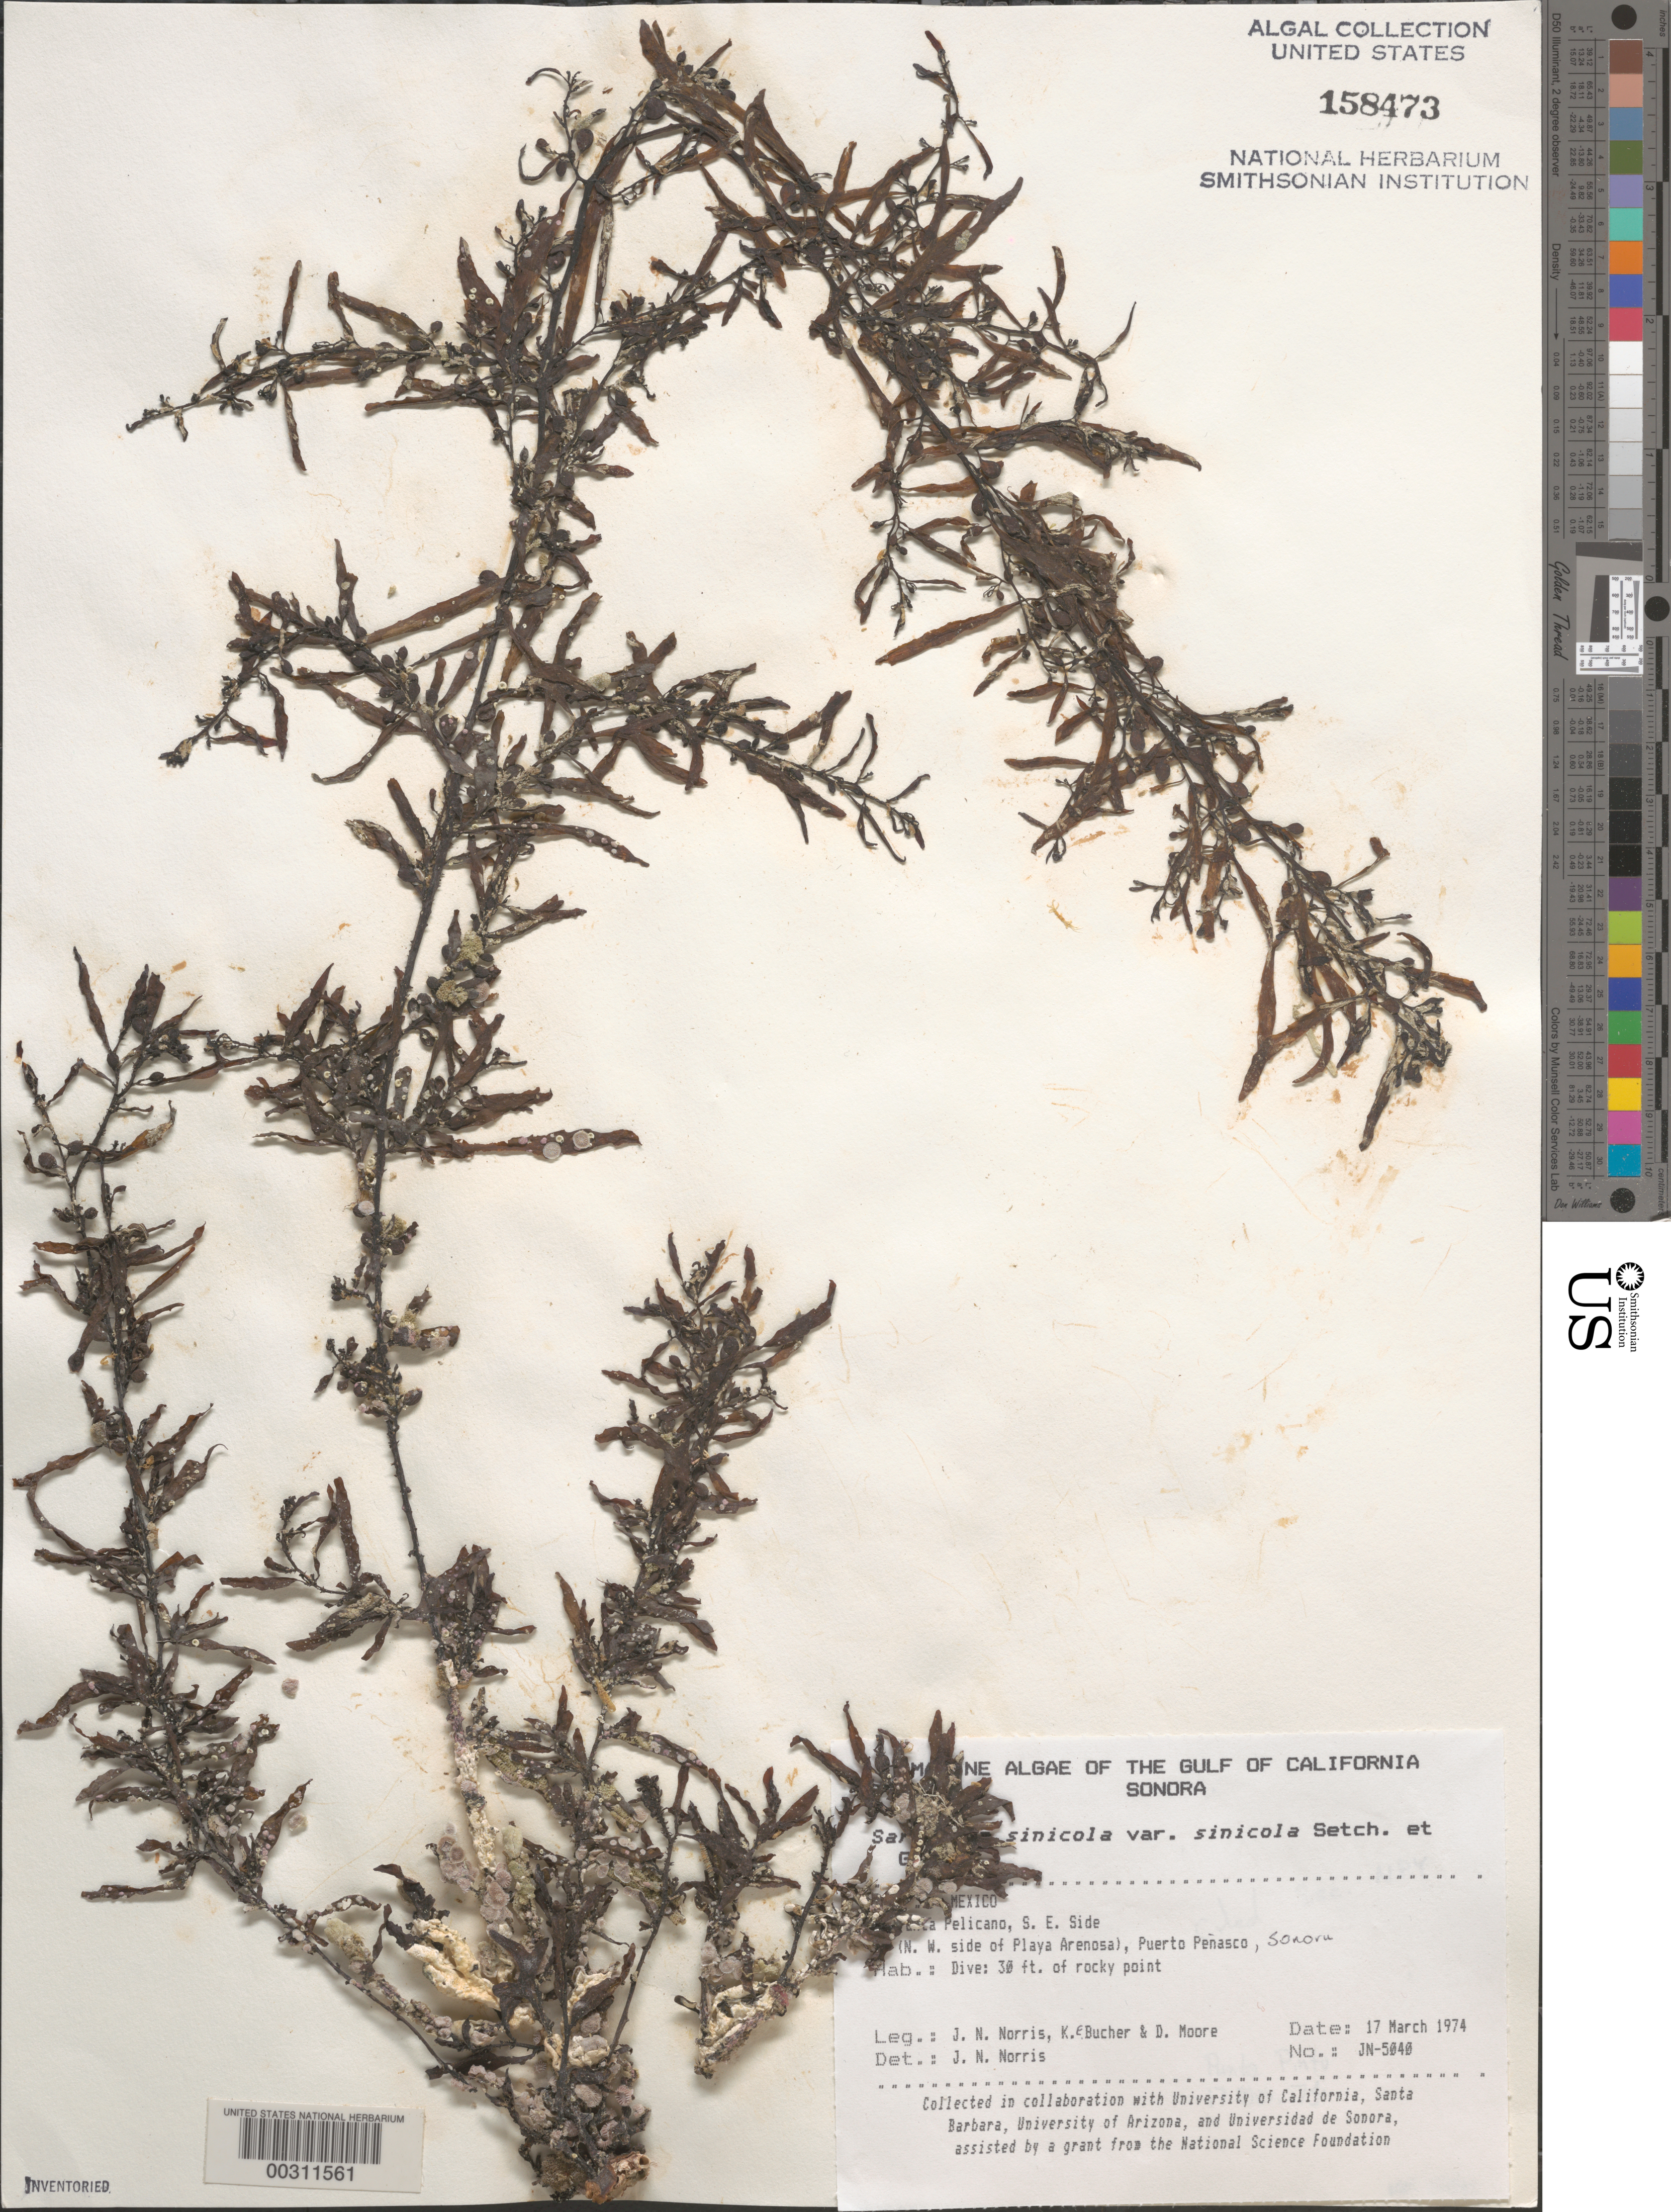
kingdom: Chromista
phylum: Ochrophyta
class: Phaeophyceae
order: Fucales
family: Sargassaceae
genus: Sargassum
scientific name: Sargassum sinicola var. sinicola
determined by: Norris, James N.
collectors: J. N. Norris, K. E. Bucher & D. Moore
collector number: JN-5040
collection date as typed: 17 Mar 1974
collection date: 1974-03-17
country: Mexico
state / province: Sonora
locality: Punta Pelicano, Puerto Penasco, Playa Arenosa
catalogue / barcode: US 158473